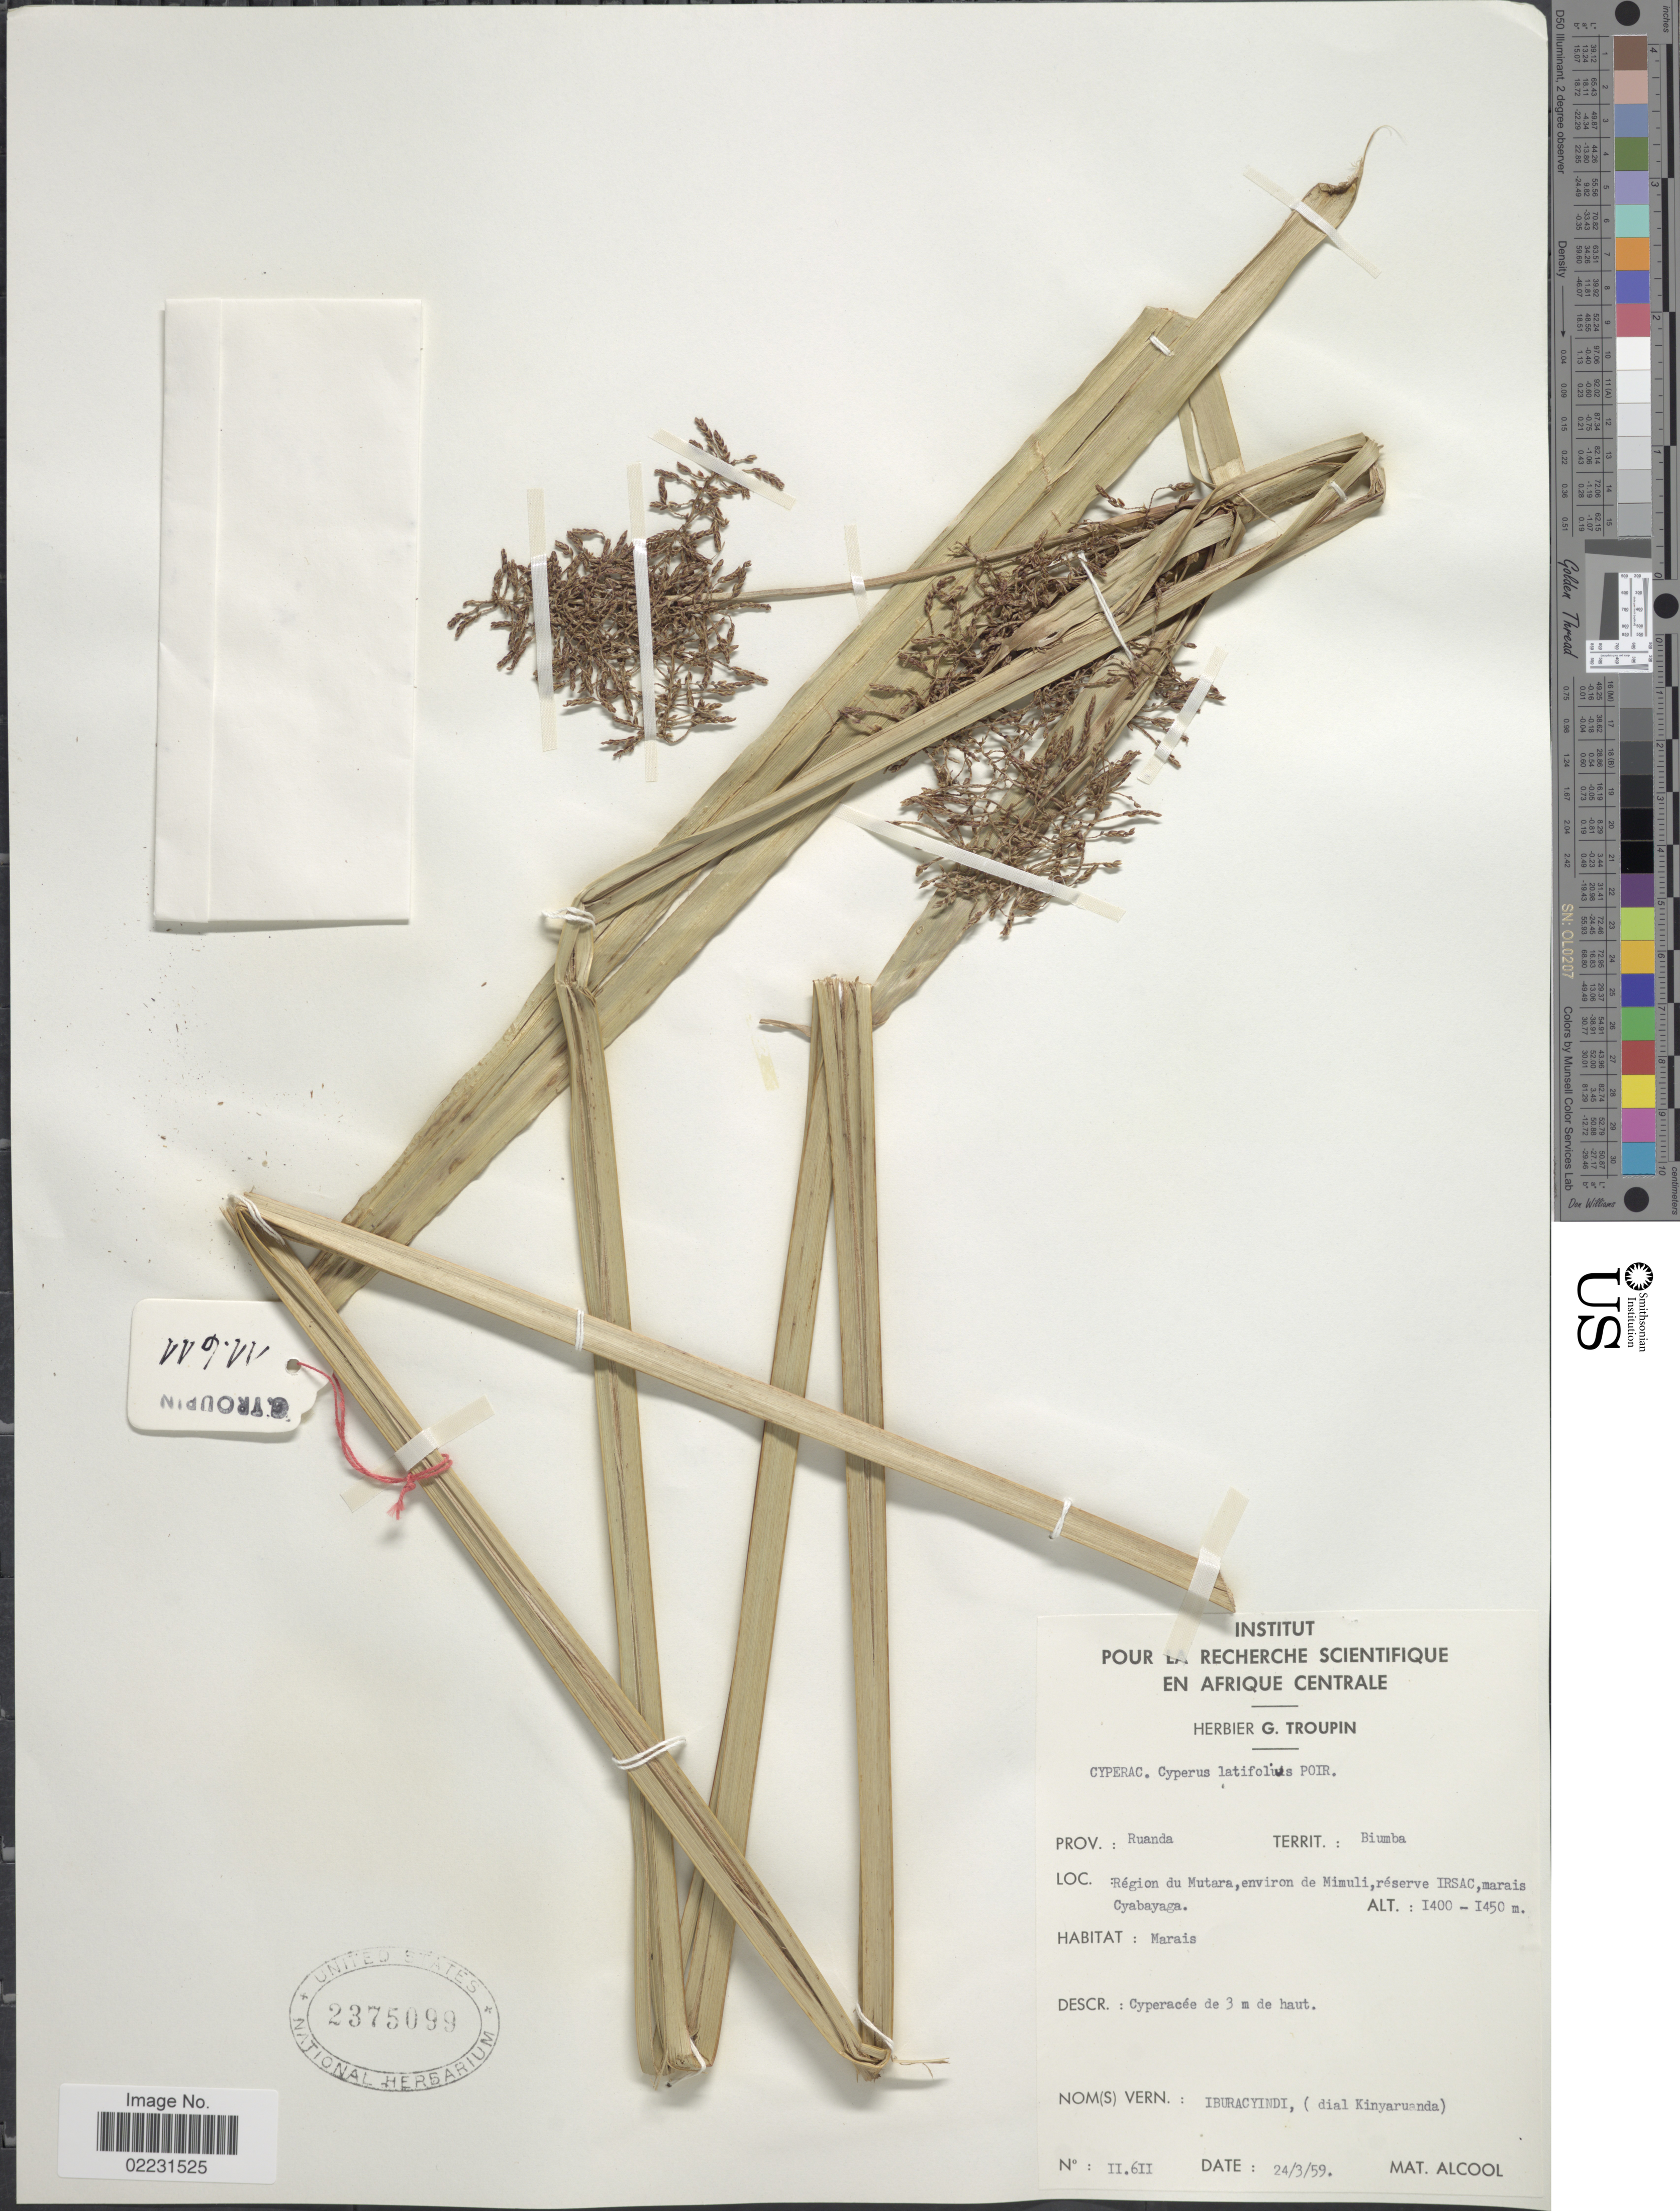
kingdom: Plantae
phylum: Tracheophyta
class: Liliopsida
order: Poales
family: Cyperaceae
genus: Cyperus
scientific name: Cyperus latifolius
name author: Poir.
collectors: M. Alcool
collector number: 11611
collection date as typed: Transcribed d/m/y: 24/3/59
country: Rwanda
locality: Prov.: Ruanda, Territ.: Biumba. Region du Mutara, environ de Mimuli, reserve Irsac, marais Cyabayaga.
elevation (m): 1400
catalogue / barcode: US 2375099